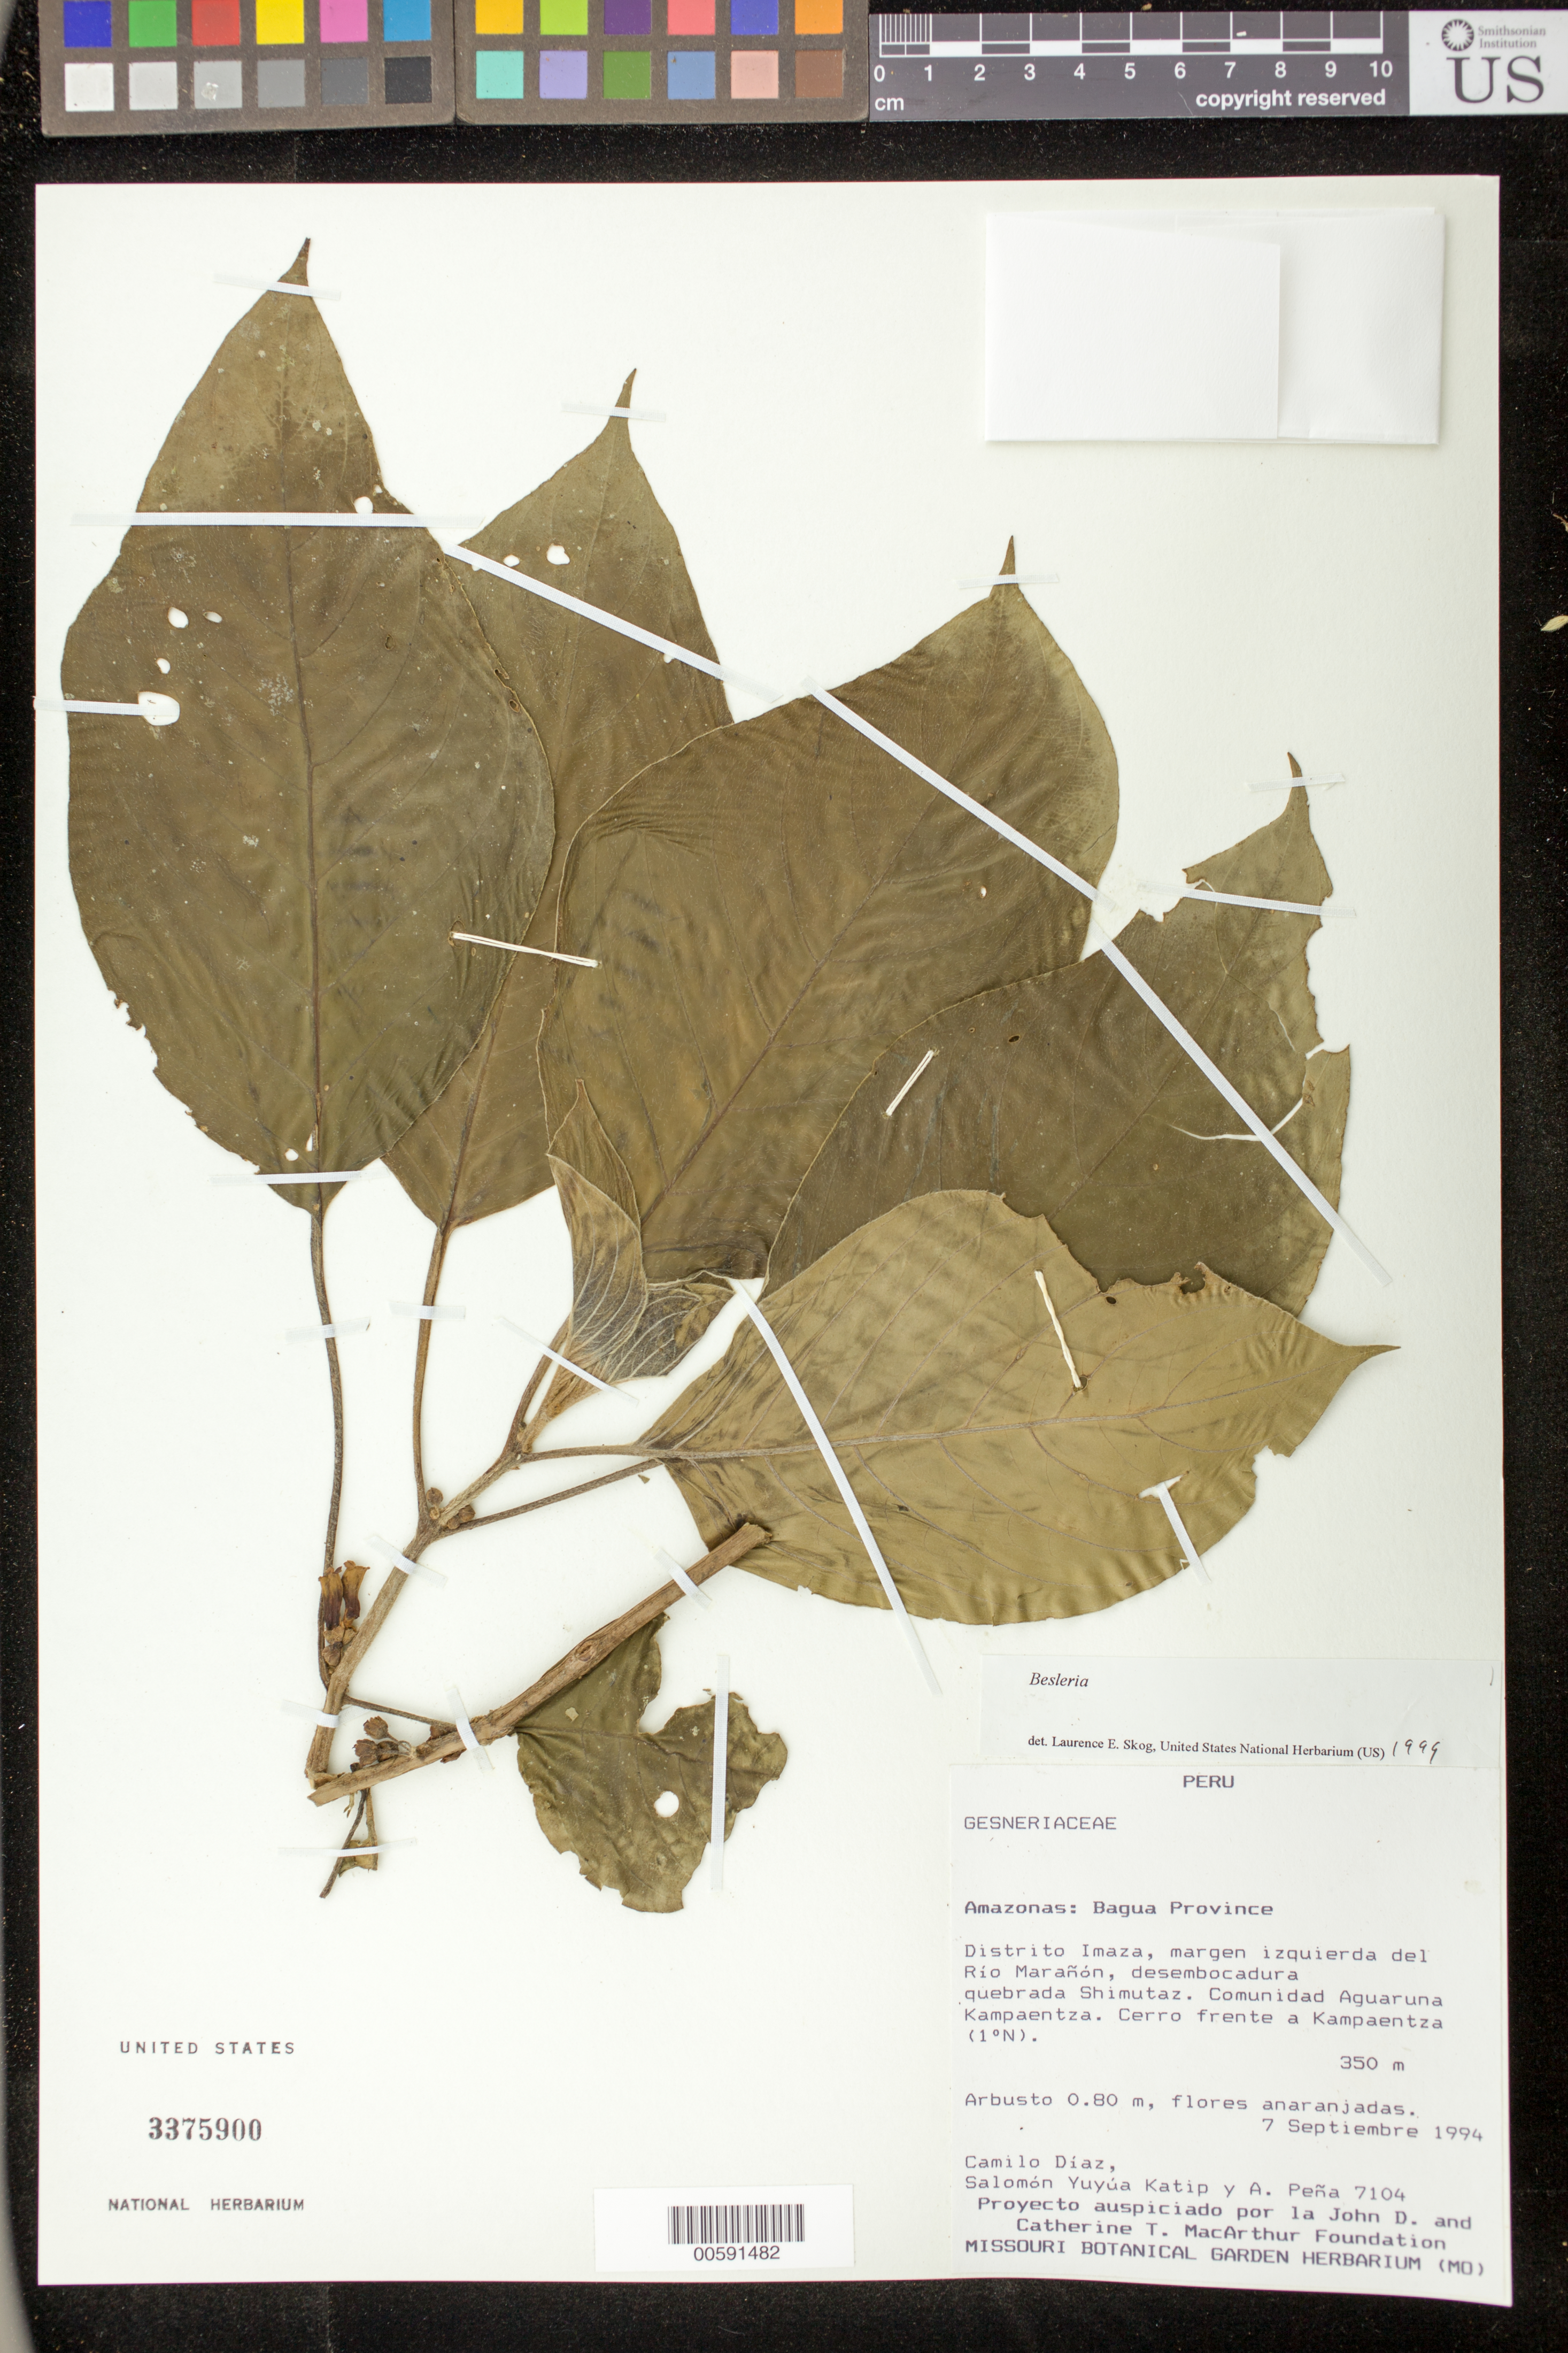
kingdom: Plantae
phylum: Tracheophyta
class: Magnoliopsida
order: Lamiales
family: Gesneriaceae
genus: Besleria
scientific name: Besleria sp.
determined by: Skog, Laurence E.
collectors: C. Díaz S., S. Jujúa Katip & A. Peña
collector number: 7104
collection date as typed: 07 Sep 1994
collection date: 1994-09-07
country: Peru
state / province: Amazonas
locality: Prov. Bagua; Dtto. Imaza, margen izquierda del Río Marañón, desembocadura quebrada Shimutaz, comunidad Aguaruna Kampaentza, cerro frente a Kampaentza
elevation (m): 350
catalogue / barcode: US 3375900